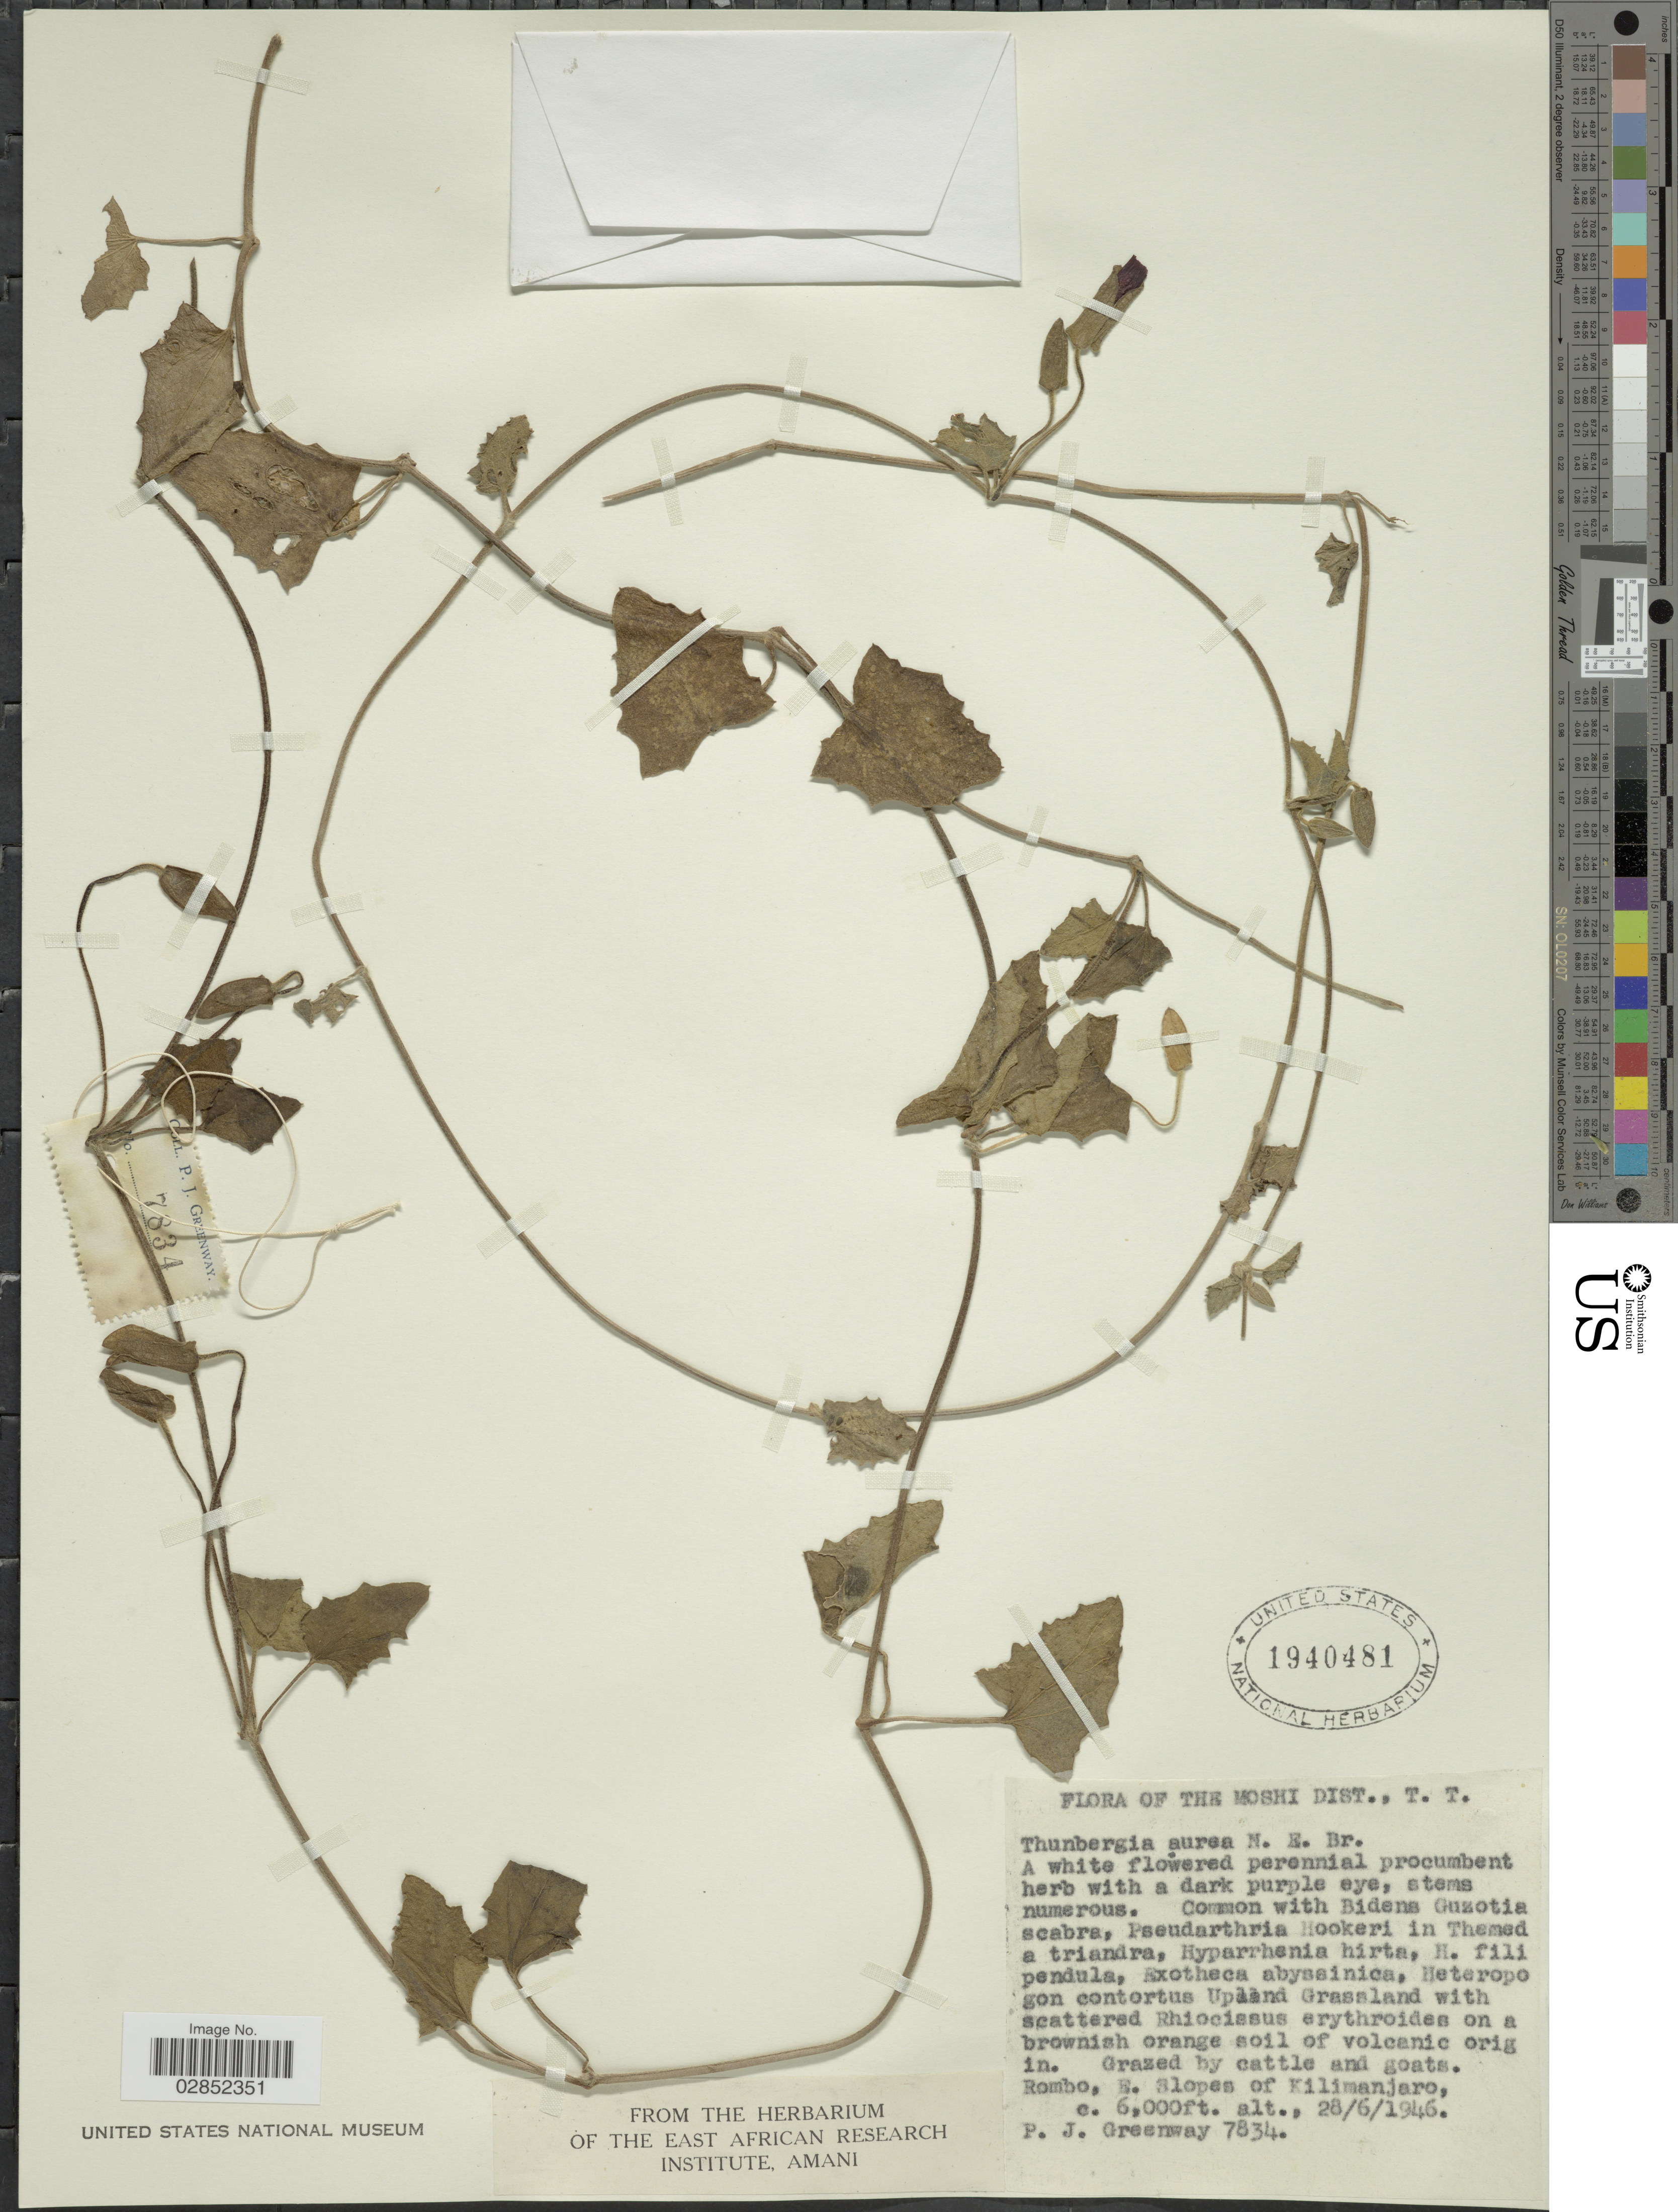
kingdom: Plantae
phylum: Tracheophyta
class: Magnoliopsida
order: Lamiales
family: Acanthaceae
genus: Thunbergia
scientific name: Thunbergia aurea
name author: N.E. Br.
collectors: P. J. Greenway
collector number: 7834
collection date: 1946-06-28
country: Tanzania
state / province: Kilimanjaro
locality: The Moshi Dist., T. T., Rombo, E. slopes of Kilimanjaro.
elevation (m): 1829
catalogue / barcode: US 1940481